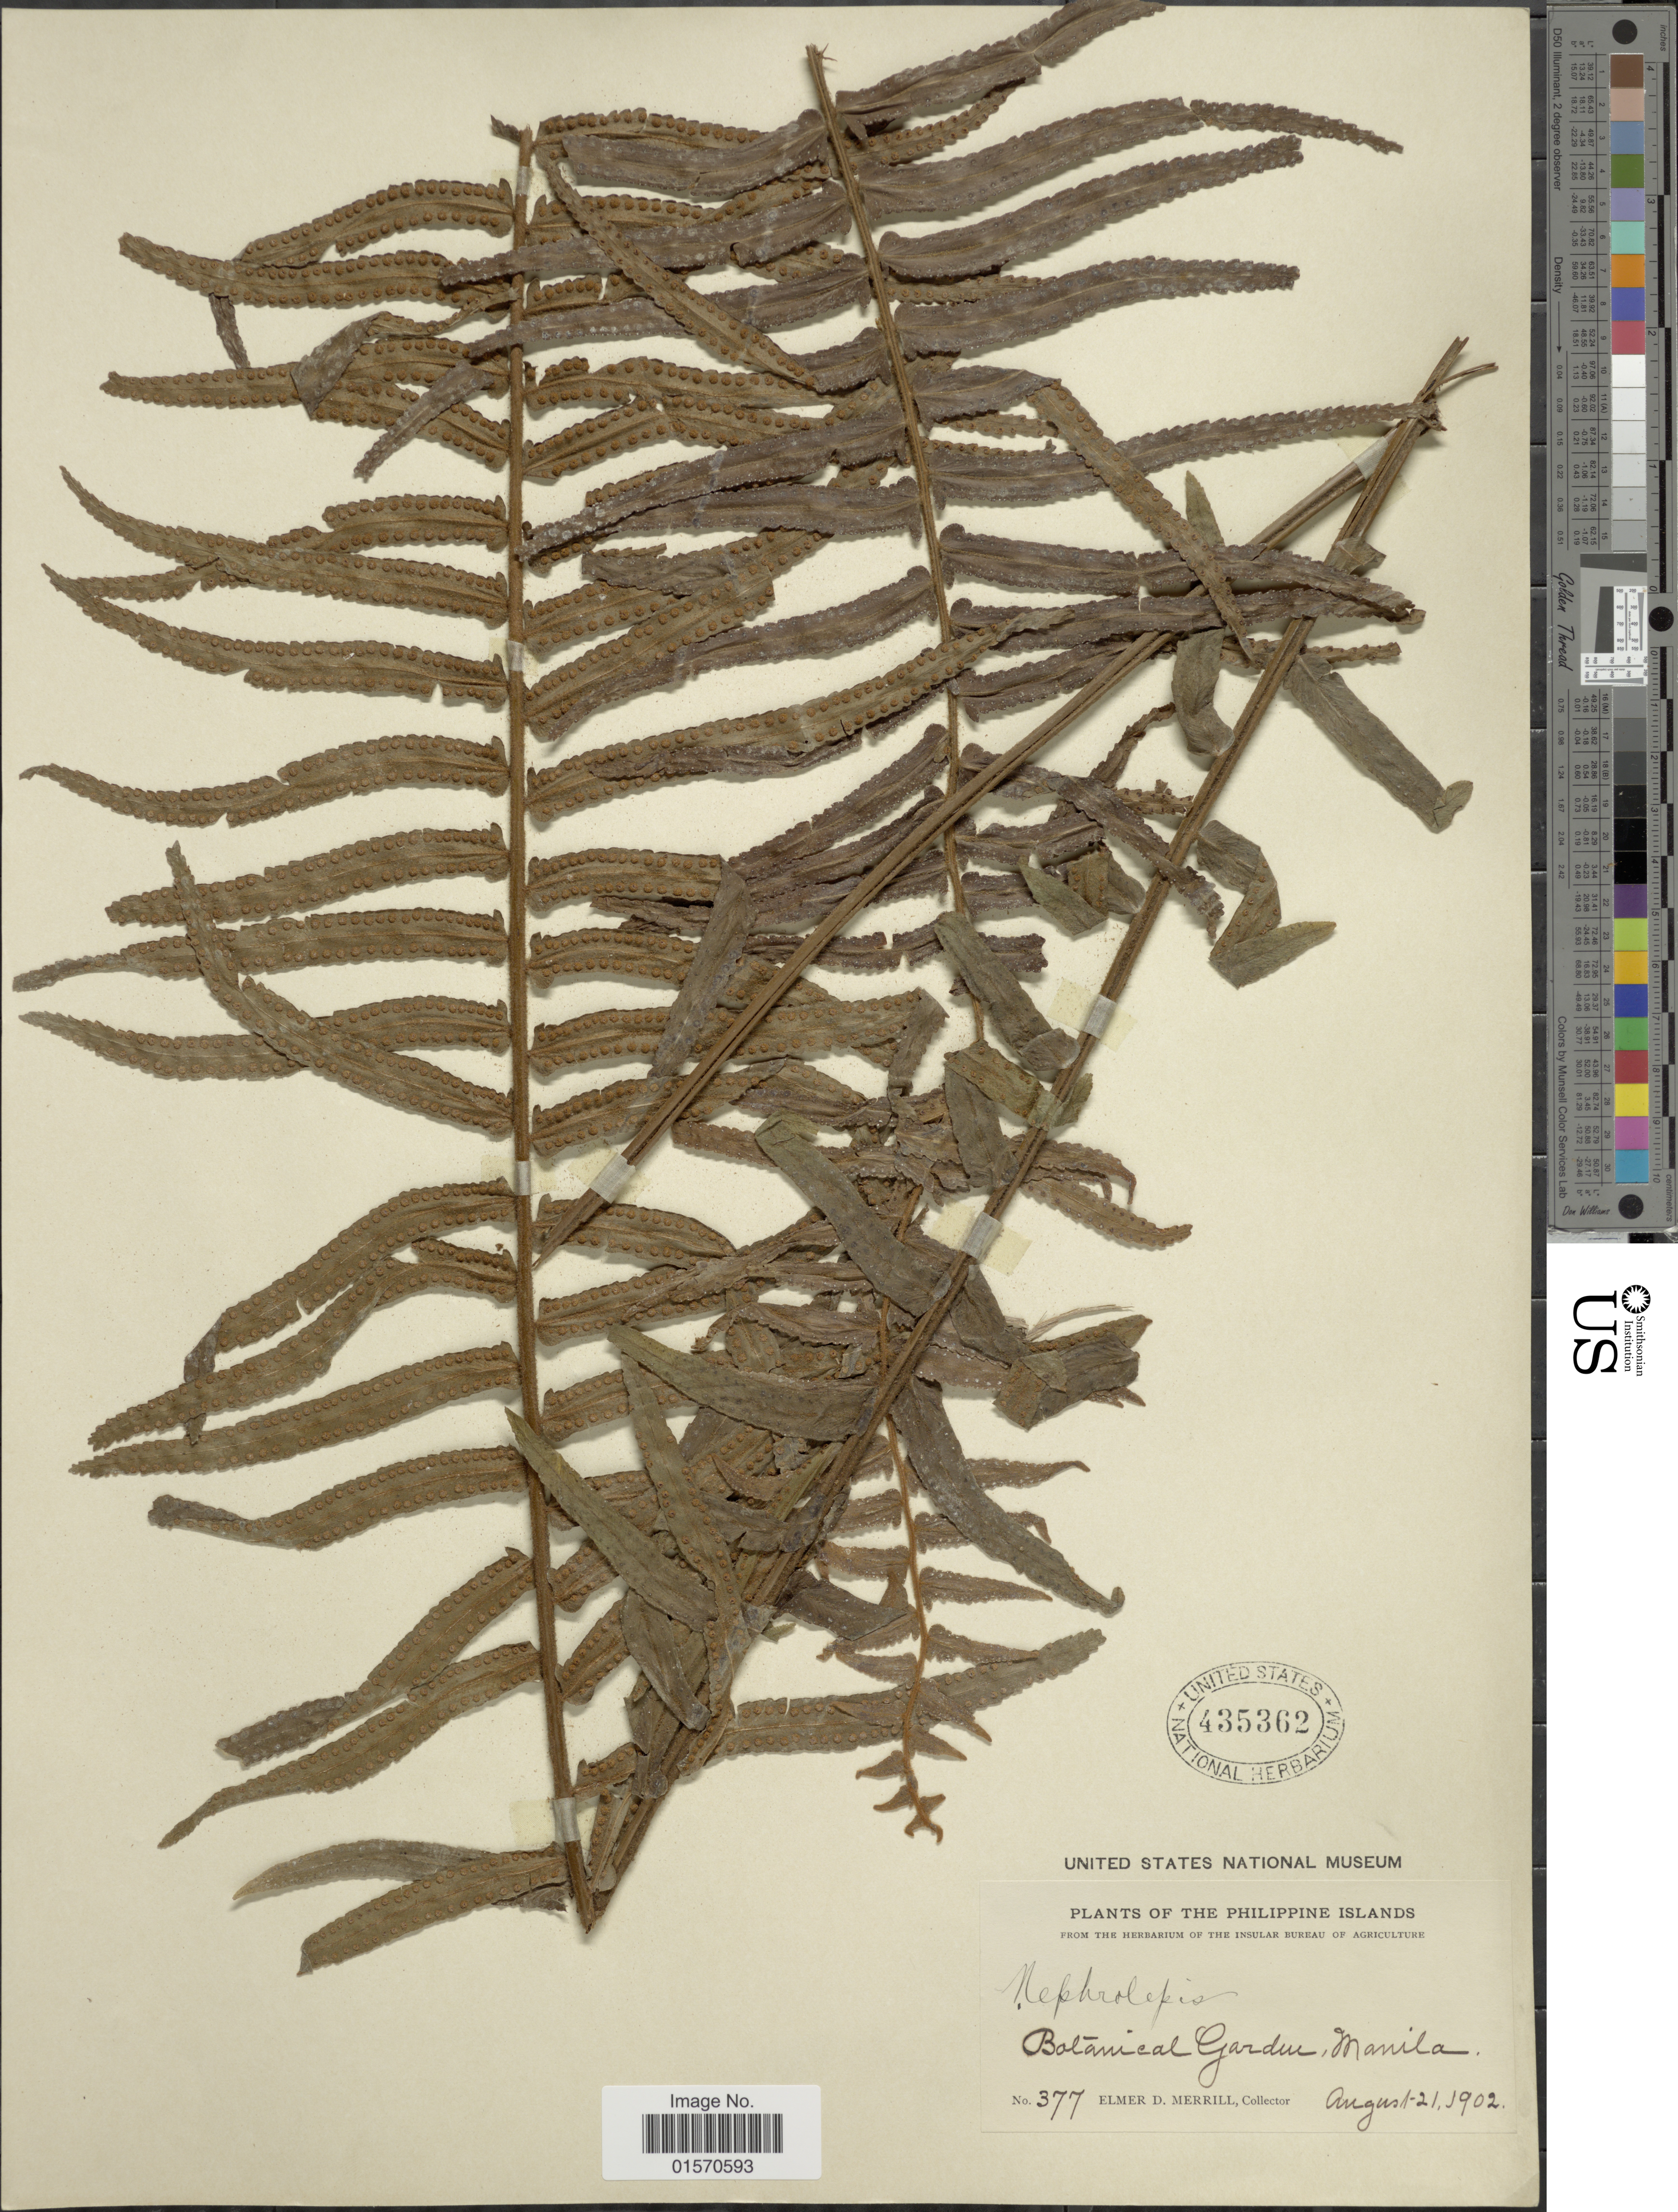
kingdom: Plantae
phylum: Tracheophyta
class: Polypodiopsida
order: Polypodiales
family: Nephrolepidaceae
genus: Nephrolepis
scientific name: Nephrolepis hirsutula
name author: (G. Forst.) C. Presl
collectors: E. D. Merrill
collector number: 377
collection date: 1902-08-01/1902-08-21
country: Philippines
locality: Botanical Garden, Manila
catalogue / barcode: US 435362